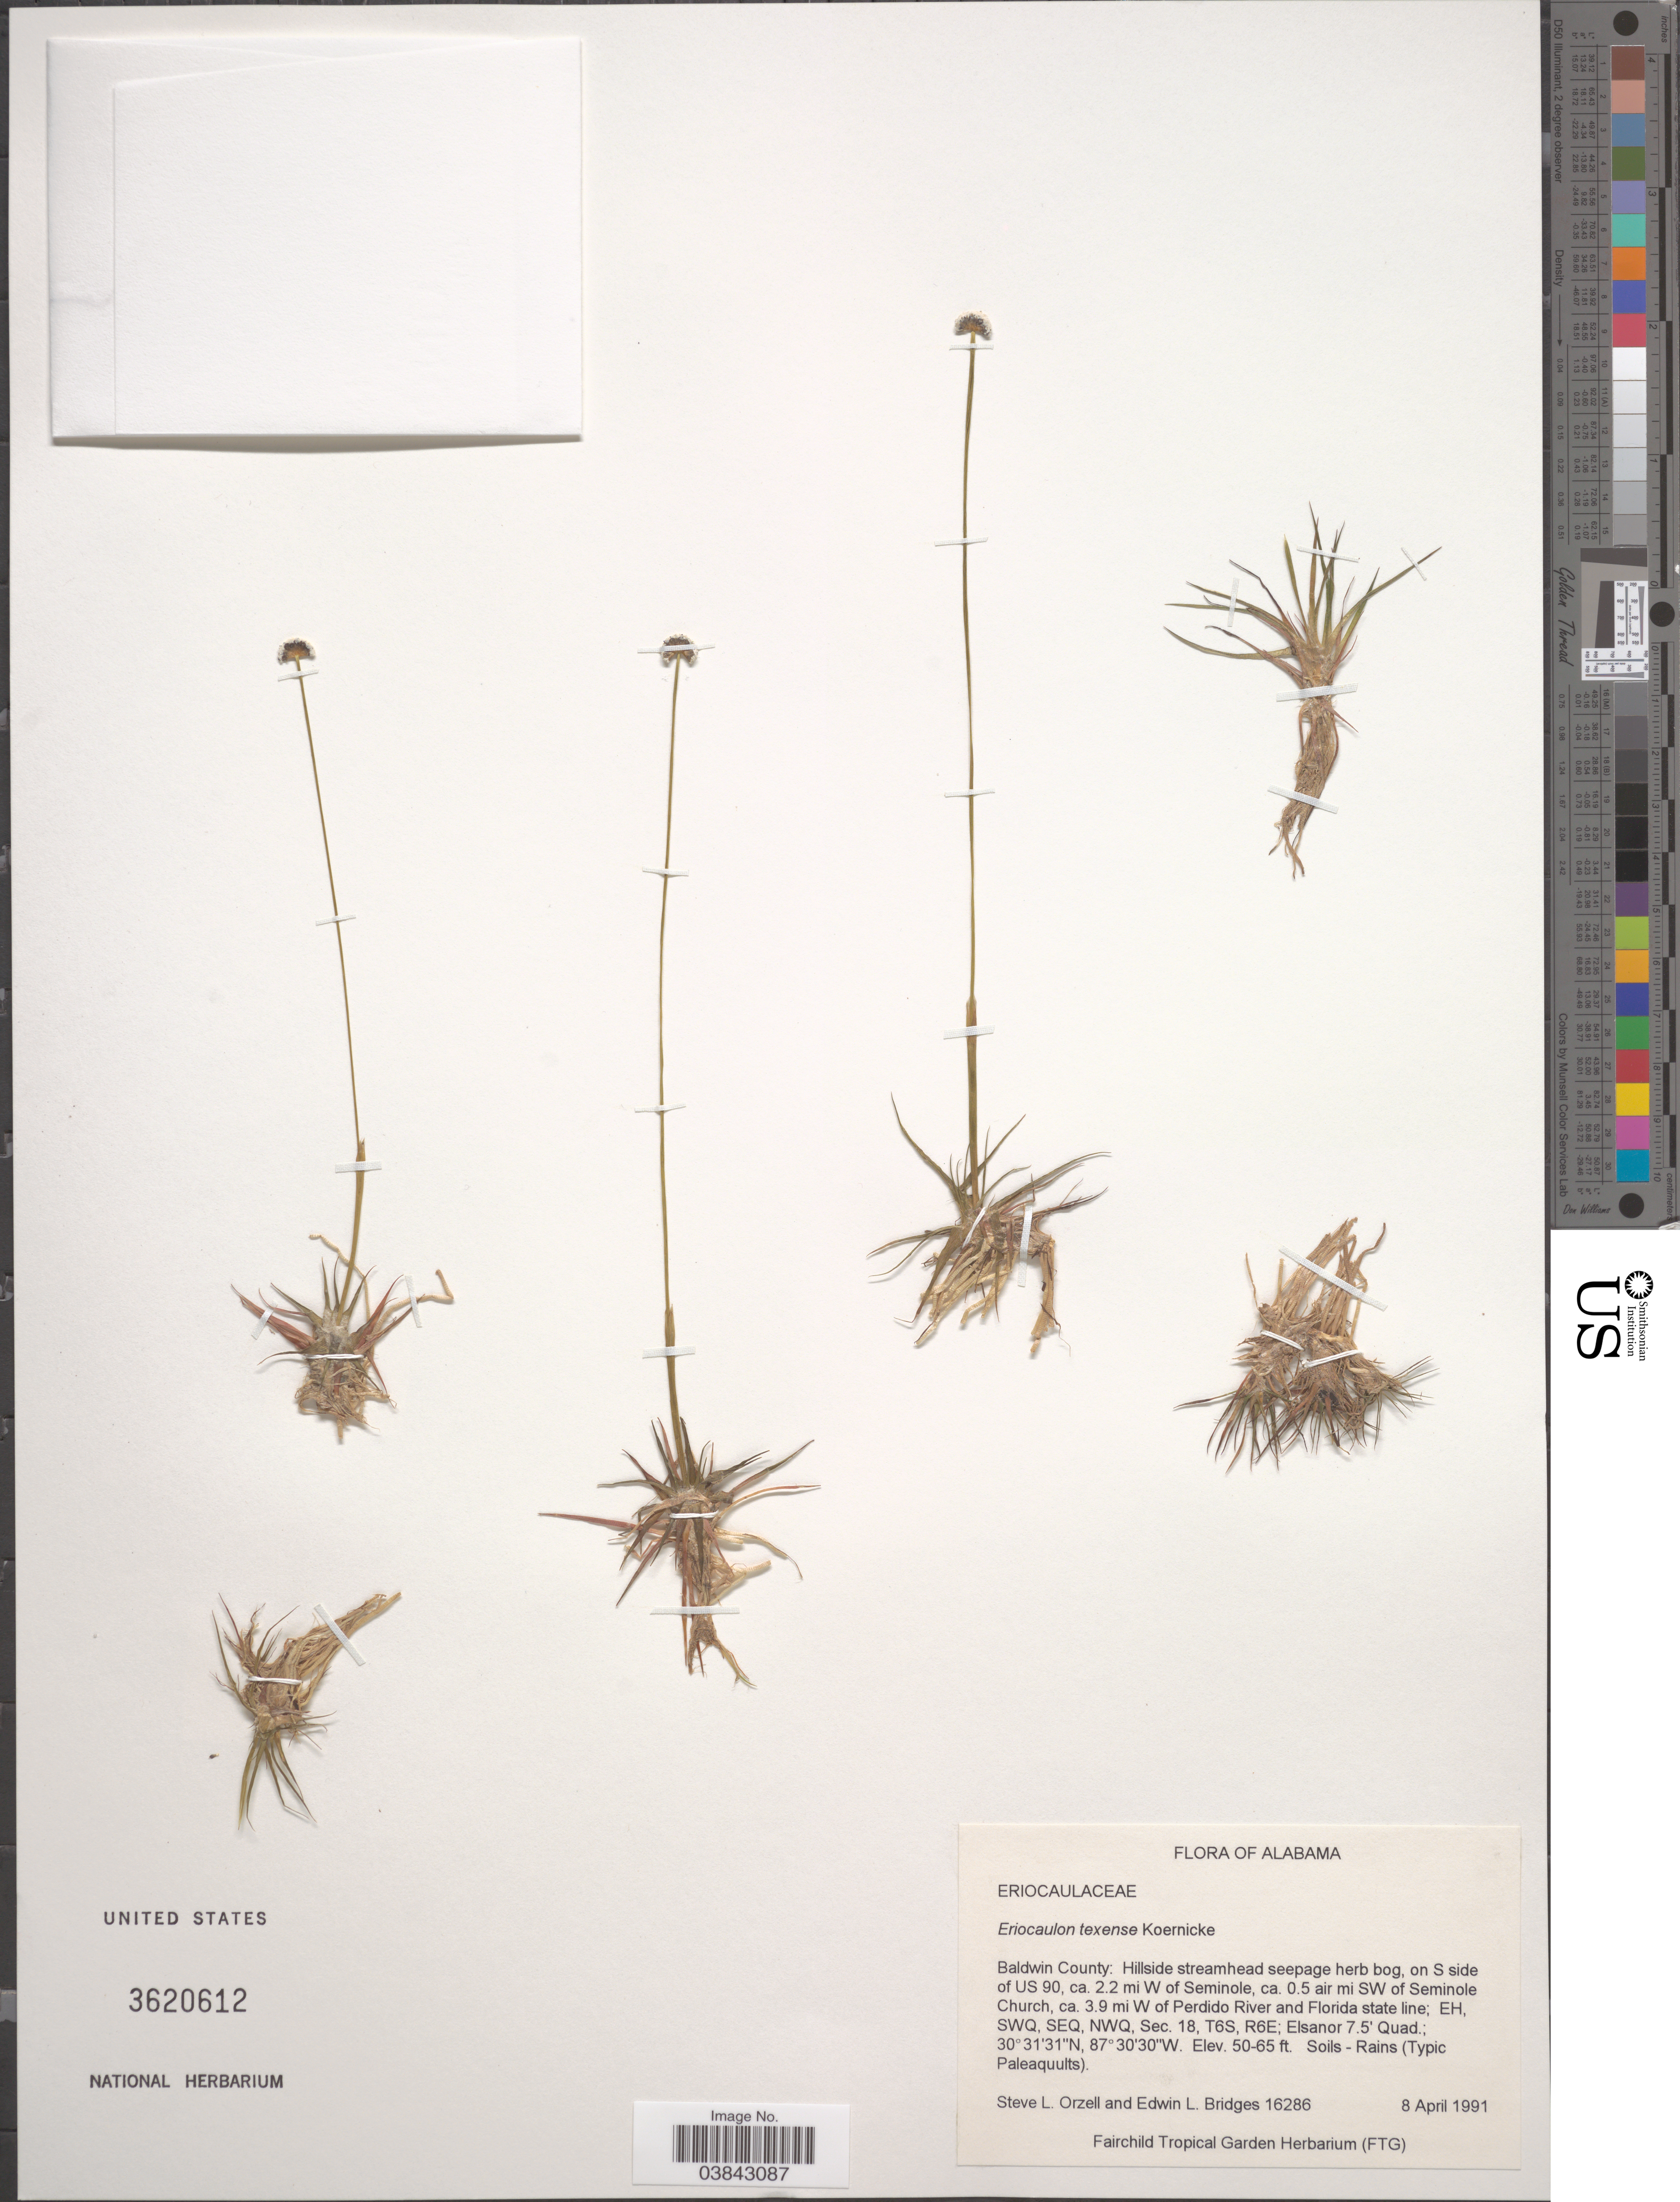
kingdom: Plantae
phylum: Tracheophyta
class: Liliopsida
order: Poales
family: Eriocaulaceae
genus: Eriocaulon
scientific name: Eriocaulon texense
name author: Körn.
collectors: S. Orzell & E. Bridges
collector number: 16286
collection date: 1991-04-08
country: United States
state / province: Alabama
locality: Baldwin County: on S side of US 90, ca. 2.2 mi W of Seminole, ca. 0.5 air mi SW of Seminole Church, ca. 3.9 mi W of Perdido River and Florida state line; EH, SWQ, SEQ, NWQ, Sec. 18, T6S, R6E; Elsanor 7.2' Quad.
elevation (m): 15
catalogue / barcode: US 3620612